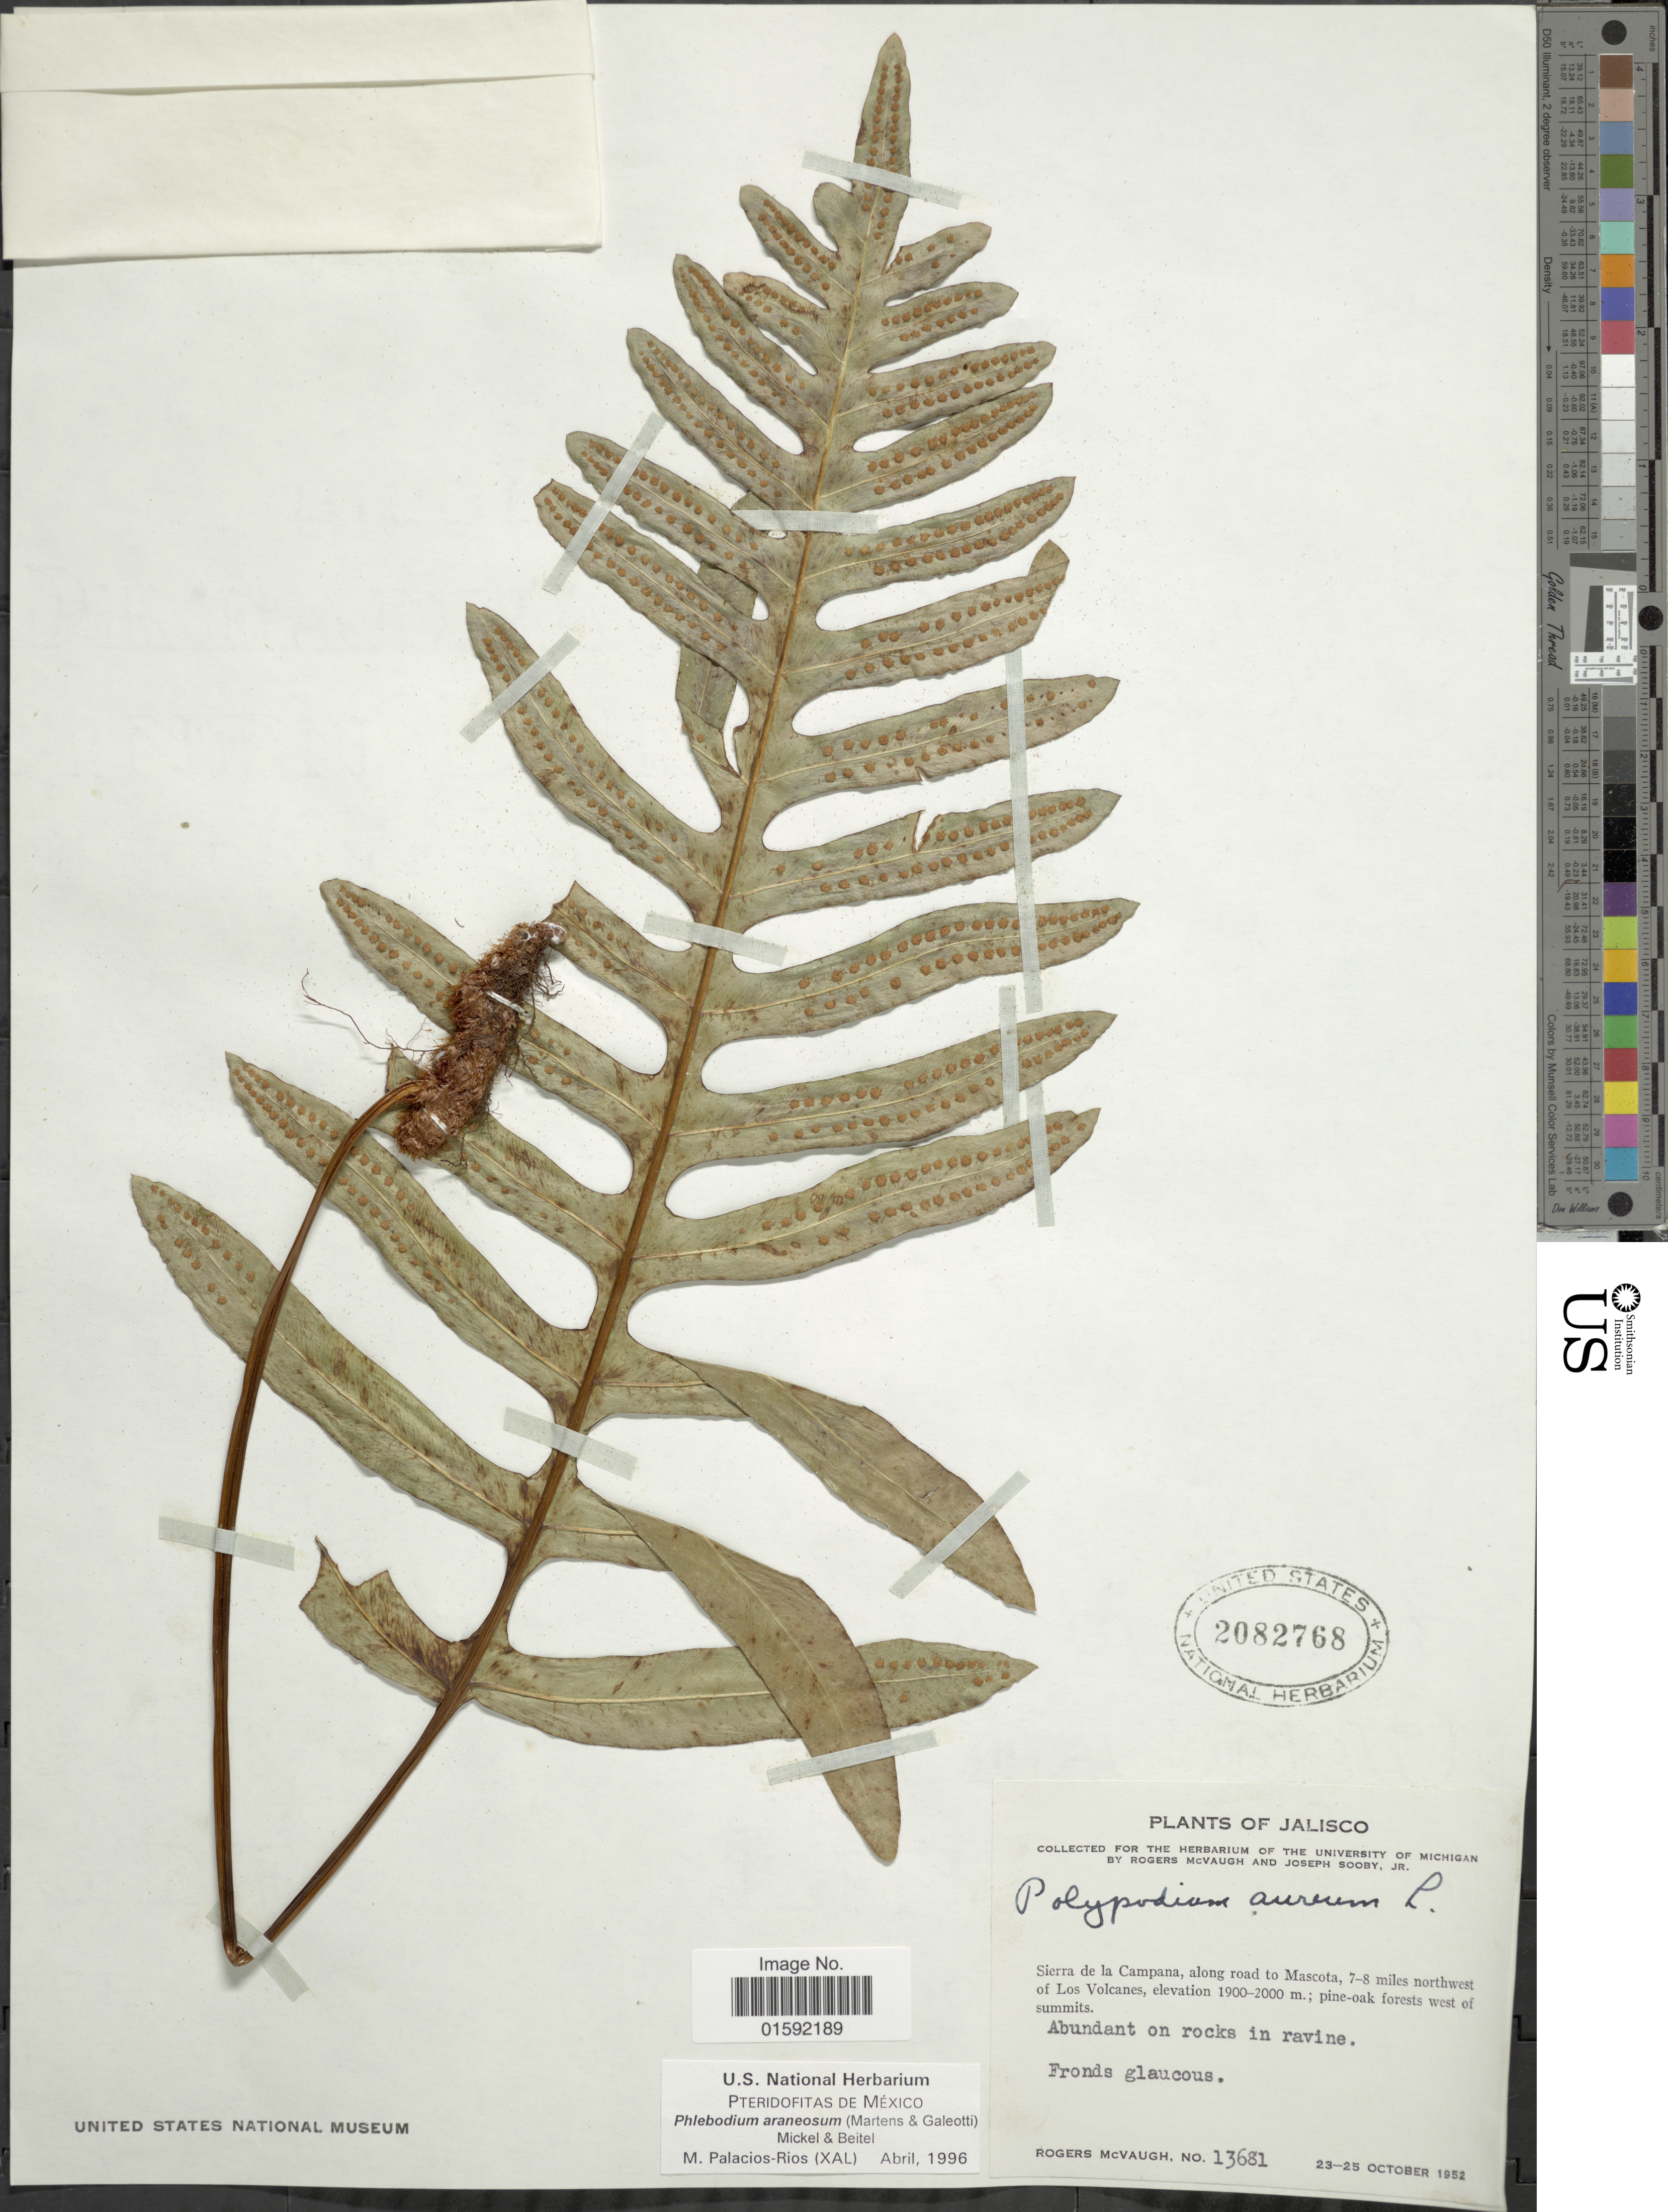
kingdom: Plantae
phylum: Tracheophyta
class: Polypodiopsida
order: Polypodiales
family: Polypodiaceae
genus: Phlebodium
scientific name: Phlebodium araneosum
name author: (M. Martens) Mickel & Beitel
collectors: R. McVaugh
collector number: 13681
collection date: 1952-10-23/1952-10-25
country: Mexico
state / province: Jalisco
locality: Sierra de la Campana, along road to Mascota 7-8 miles northwest of Las Volcanes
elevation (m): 1900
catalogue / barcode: US 2082768